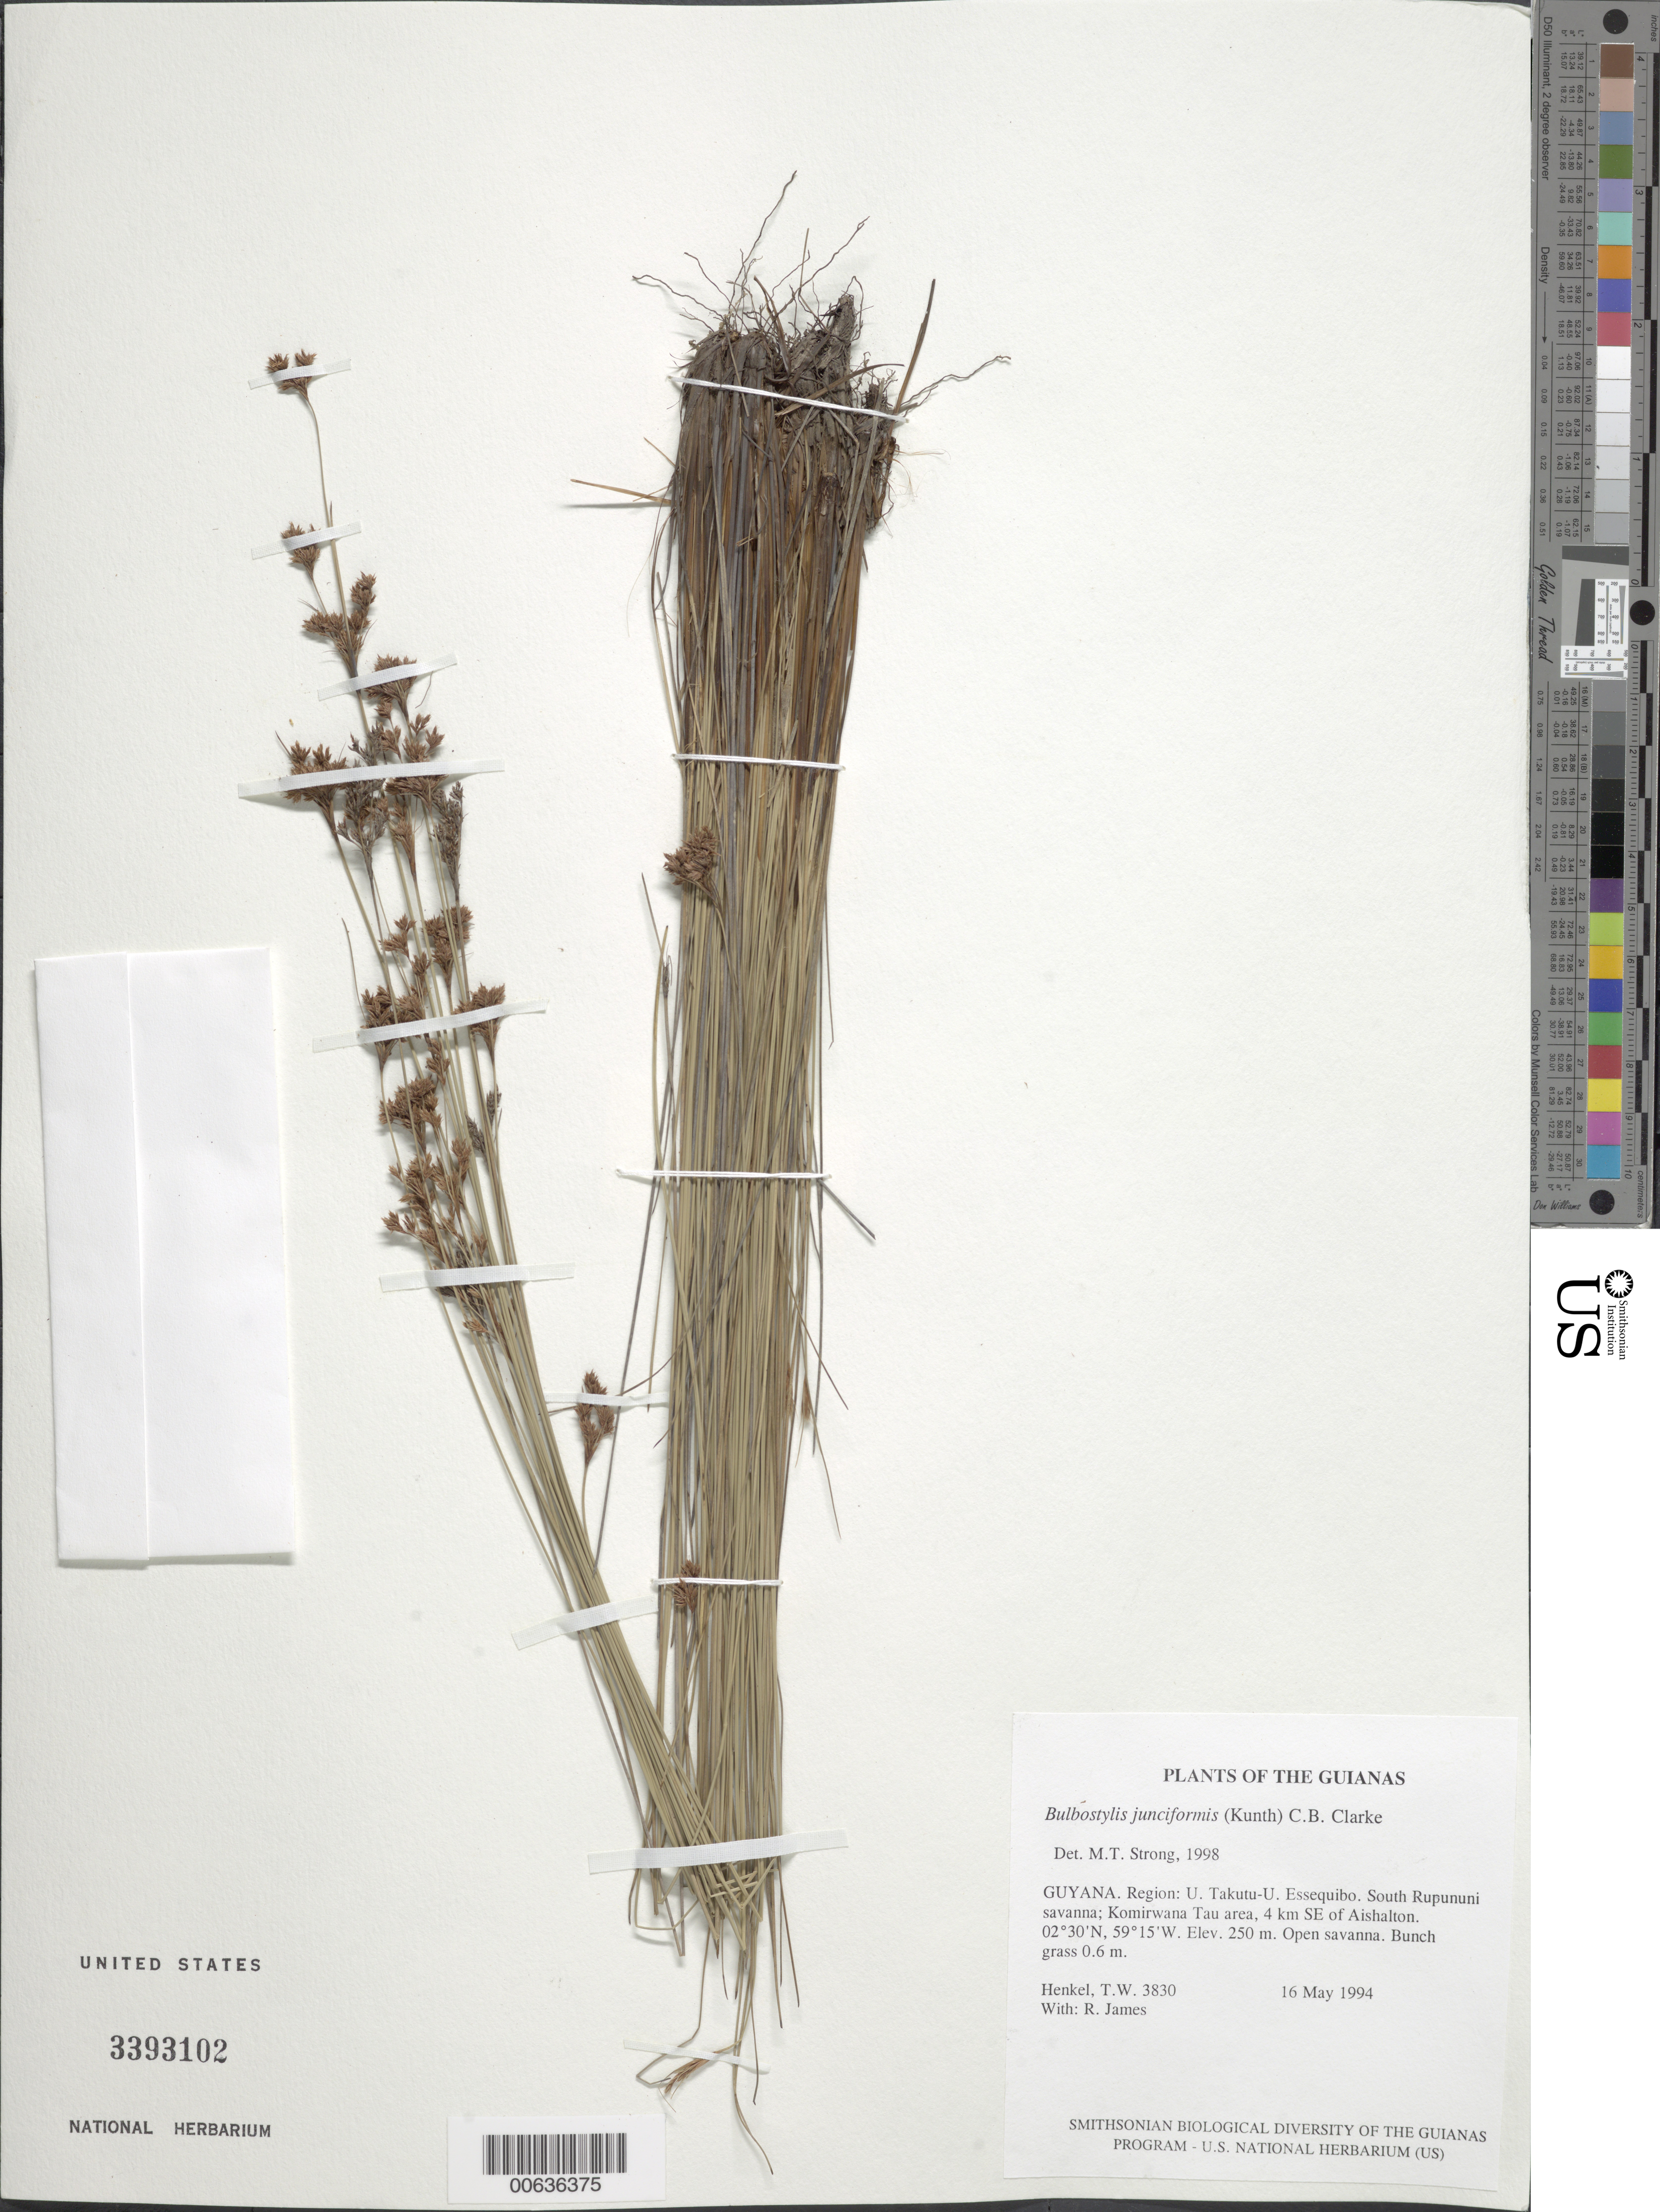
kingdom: Plantae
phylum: Tracheophyta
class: Liliopsida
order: Poales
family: Cyperaceae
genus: Bulbostylis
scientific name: Bulbostylis junciformis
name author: (Kunth) C.B. Clarke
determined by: Strong, M. T., (US), Smithsonian Institution - National Museum of Natural History (UNITED STATES)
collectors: T. Henkel & R. James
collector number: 3830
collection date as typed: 16 May 1994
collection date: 1994-05-16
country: Guyana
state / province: U. Takutu-U. Essequibo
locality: South Rupununi savanna; Komirwana Tau area, 4 km SE of Aishalton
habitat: Open savanna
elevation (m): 250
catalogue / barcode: US 3393102